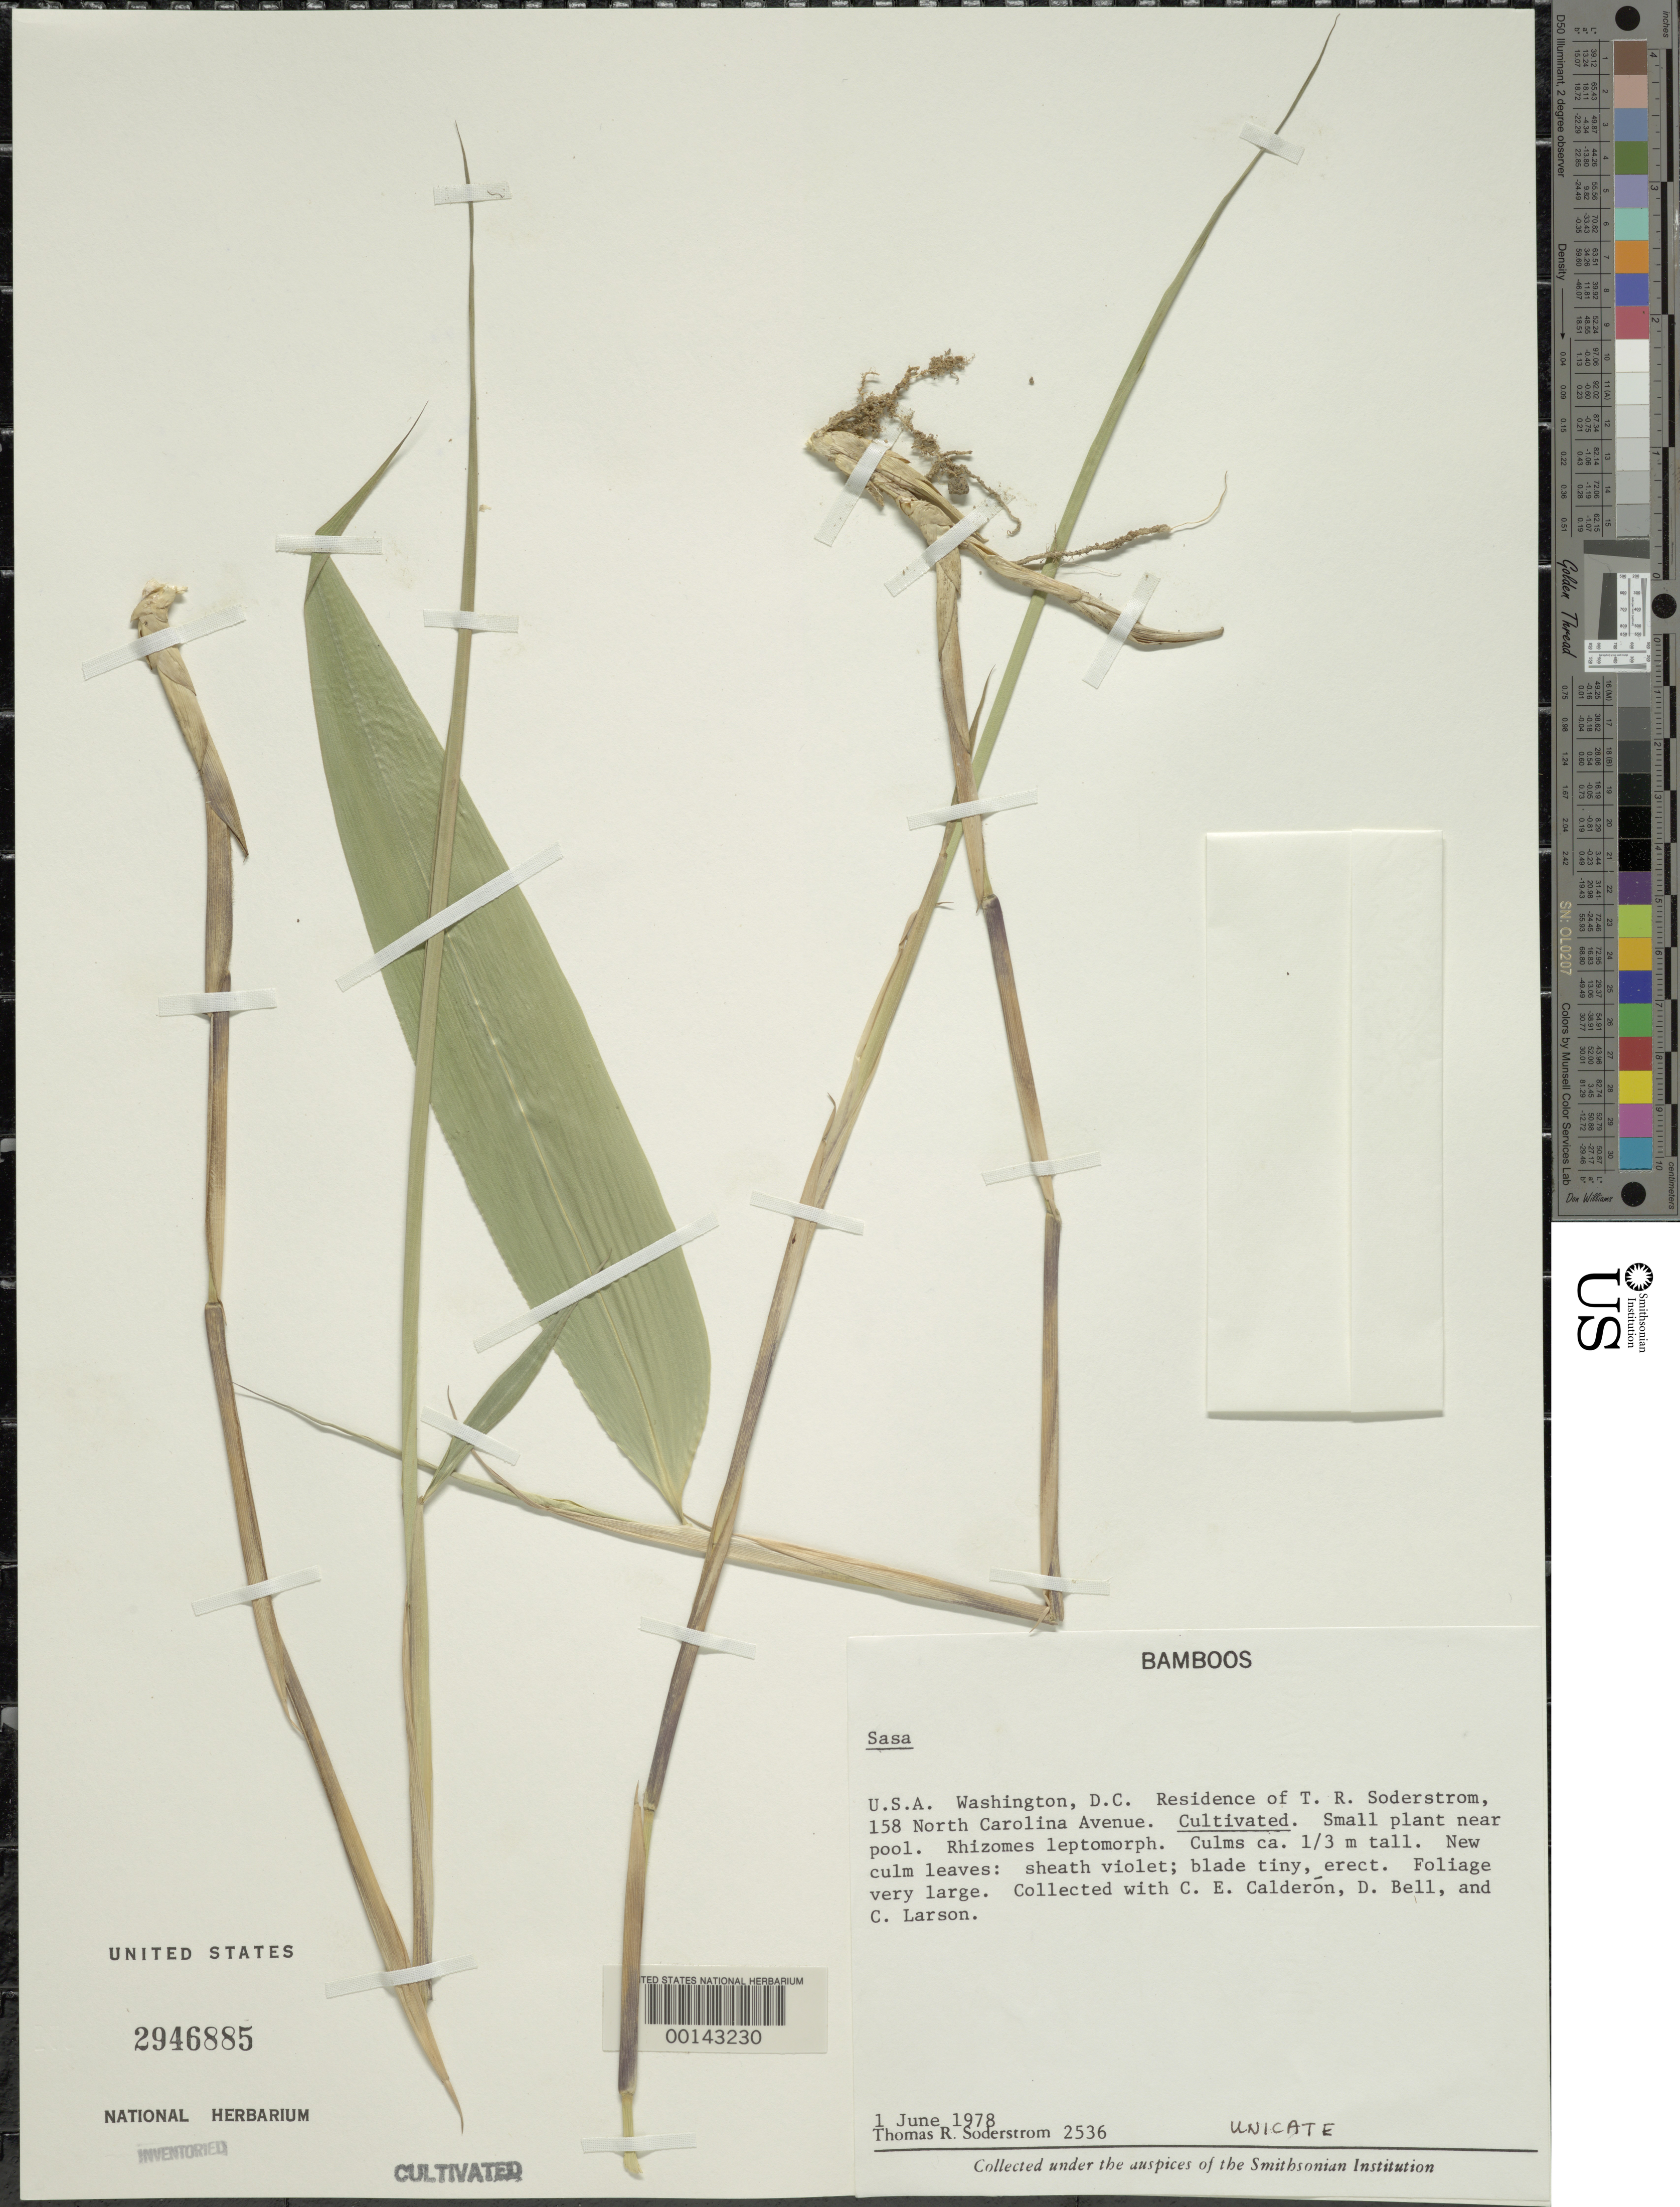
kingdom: Plantae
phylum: Tracheophyta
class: Liliopsida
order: Poales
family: Poaceae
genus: Sasa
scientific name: Sasa sp.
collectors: T. R. Soderstrom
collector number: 2536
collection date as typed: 01 Jun 1978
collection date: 1978-06-01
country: United States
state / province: District of Columbia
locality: Washington dc, carolina ave.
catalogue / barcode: US 2946885